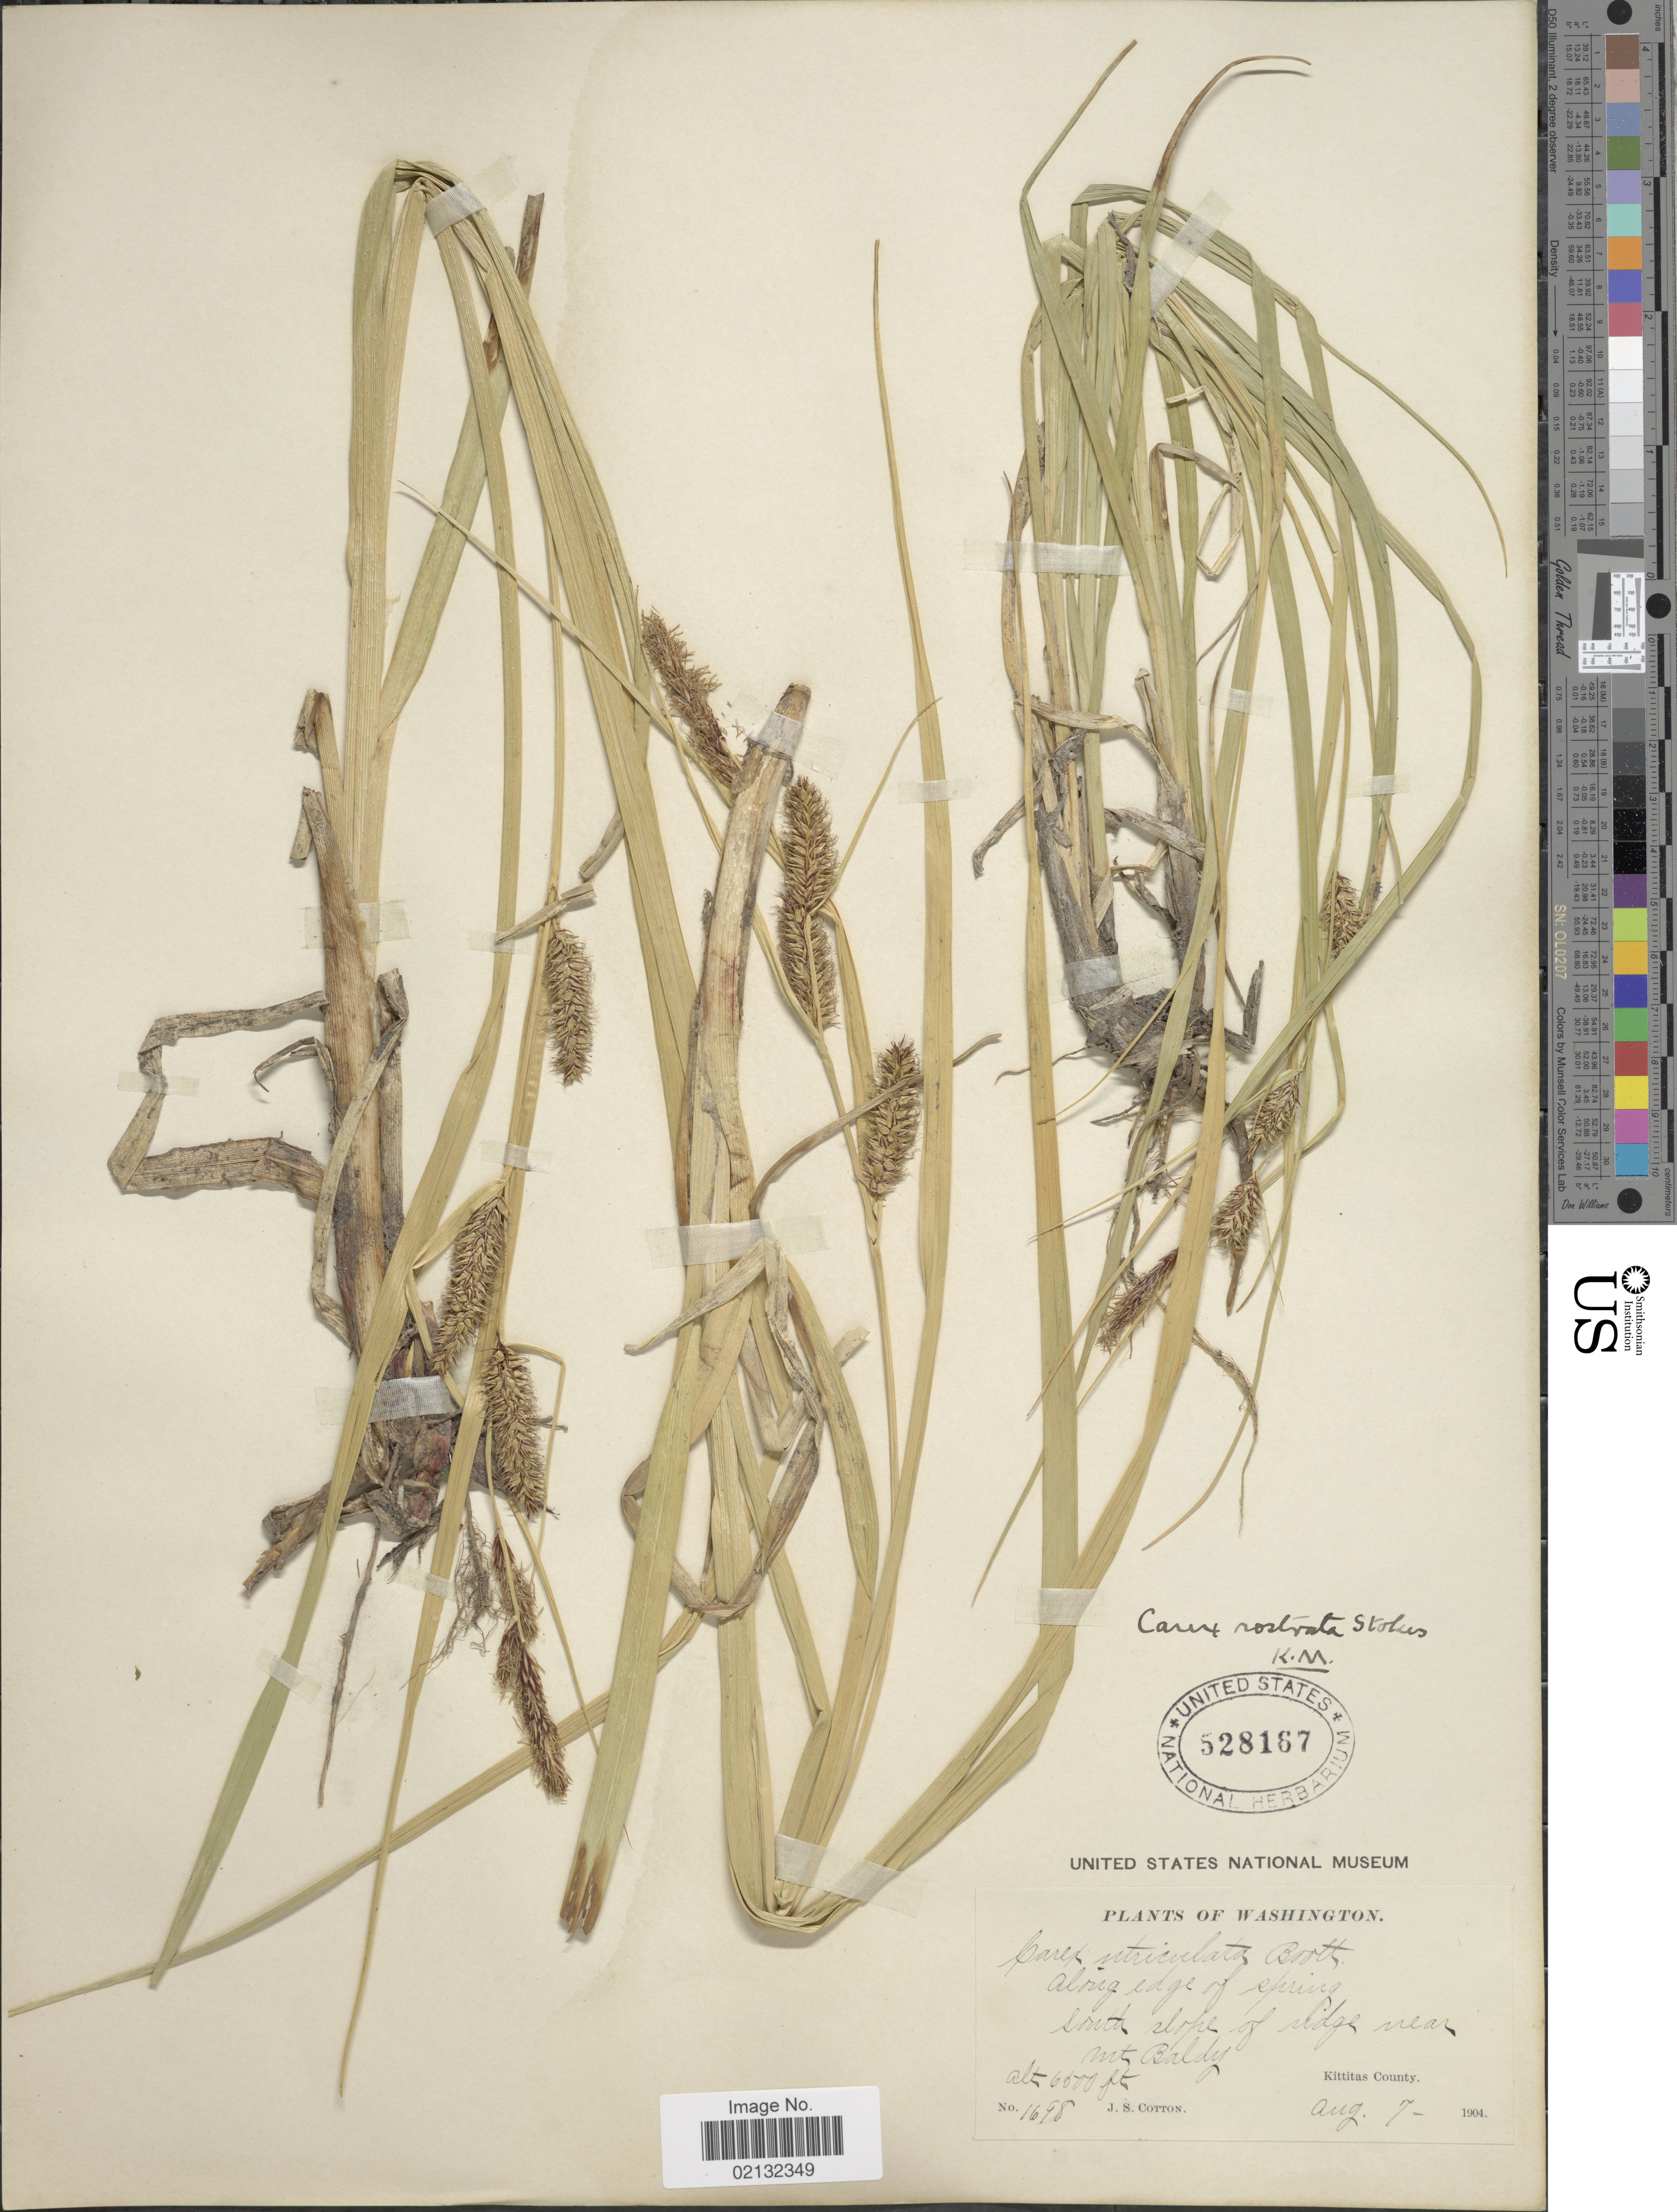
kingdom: Plantae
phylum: Tracheophyta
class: Liliopsida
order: Poales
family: Cyperaceae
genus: Carex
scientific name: Carex rostrata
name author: Stokes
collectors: J. S. Cotton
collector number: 1698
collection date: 1904-08-07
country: United States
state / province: Washington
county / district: Kittitas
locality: Along edge of spring South slope of ridge near Mt. Baldy, Kittias County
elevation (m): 1981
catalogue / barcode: US 528167